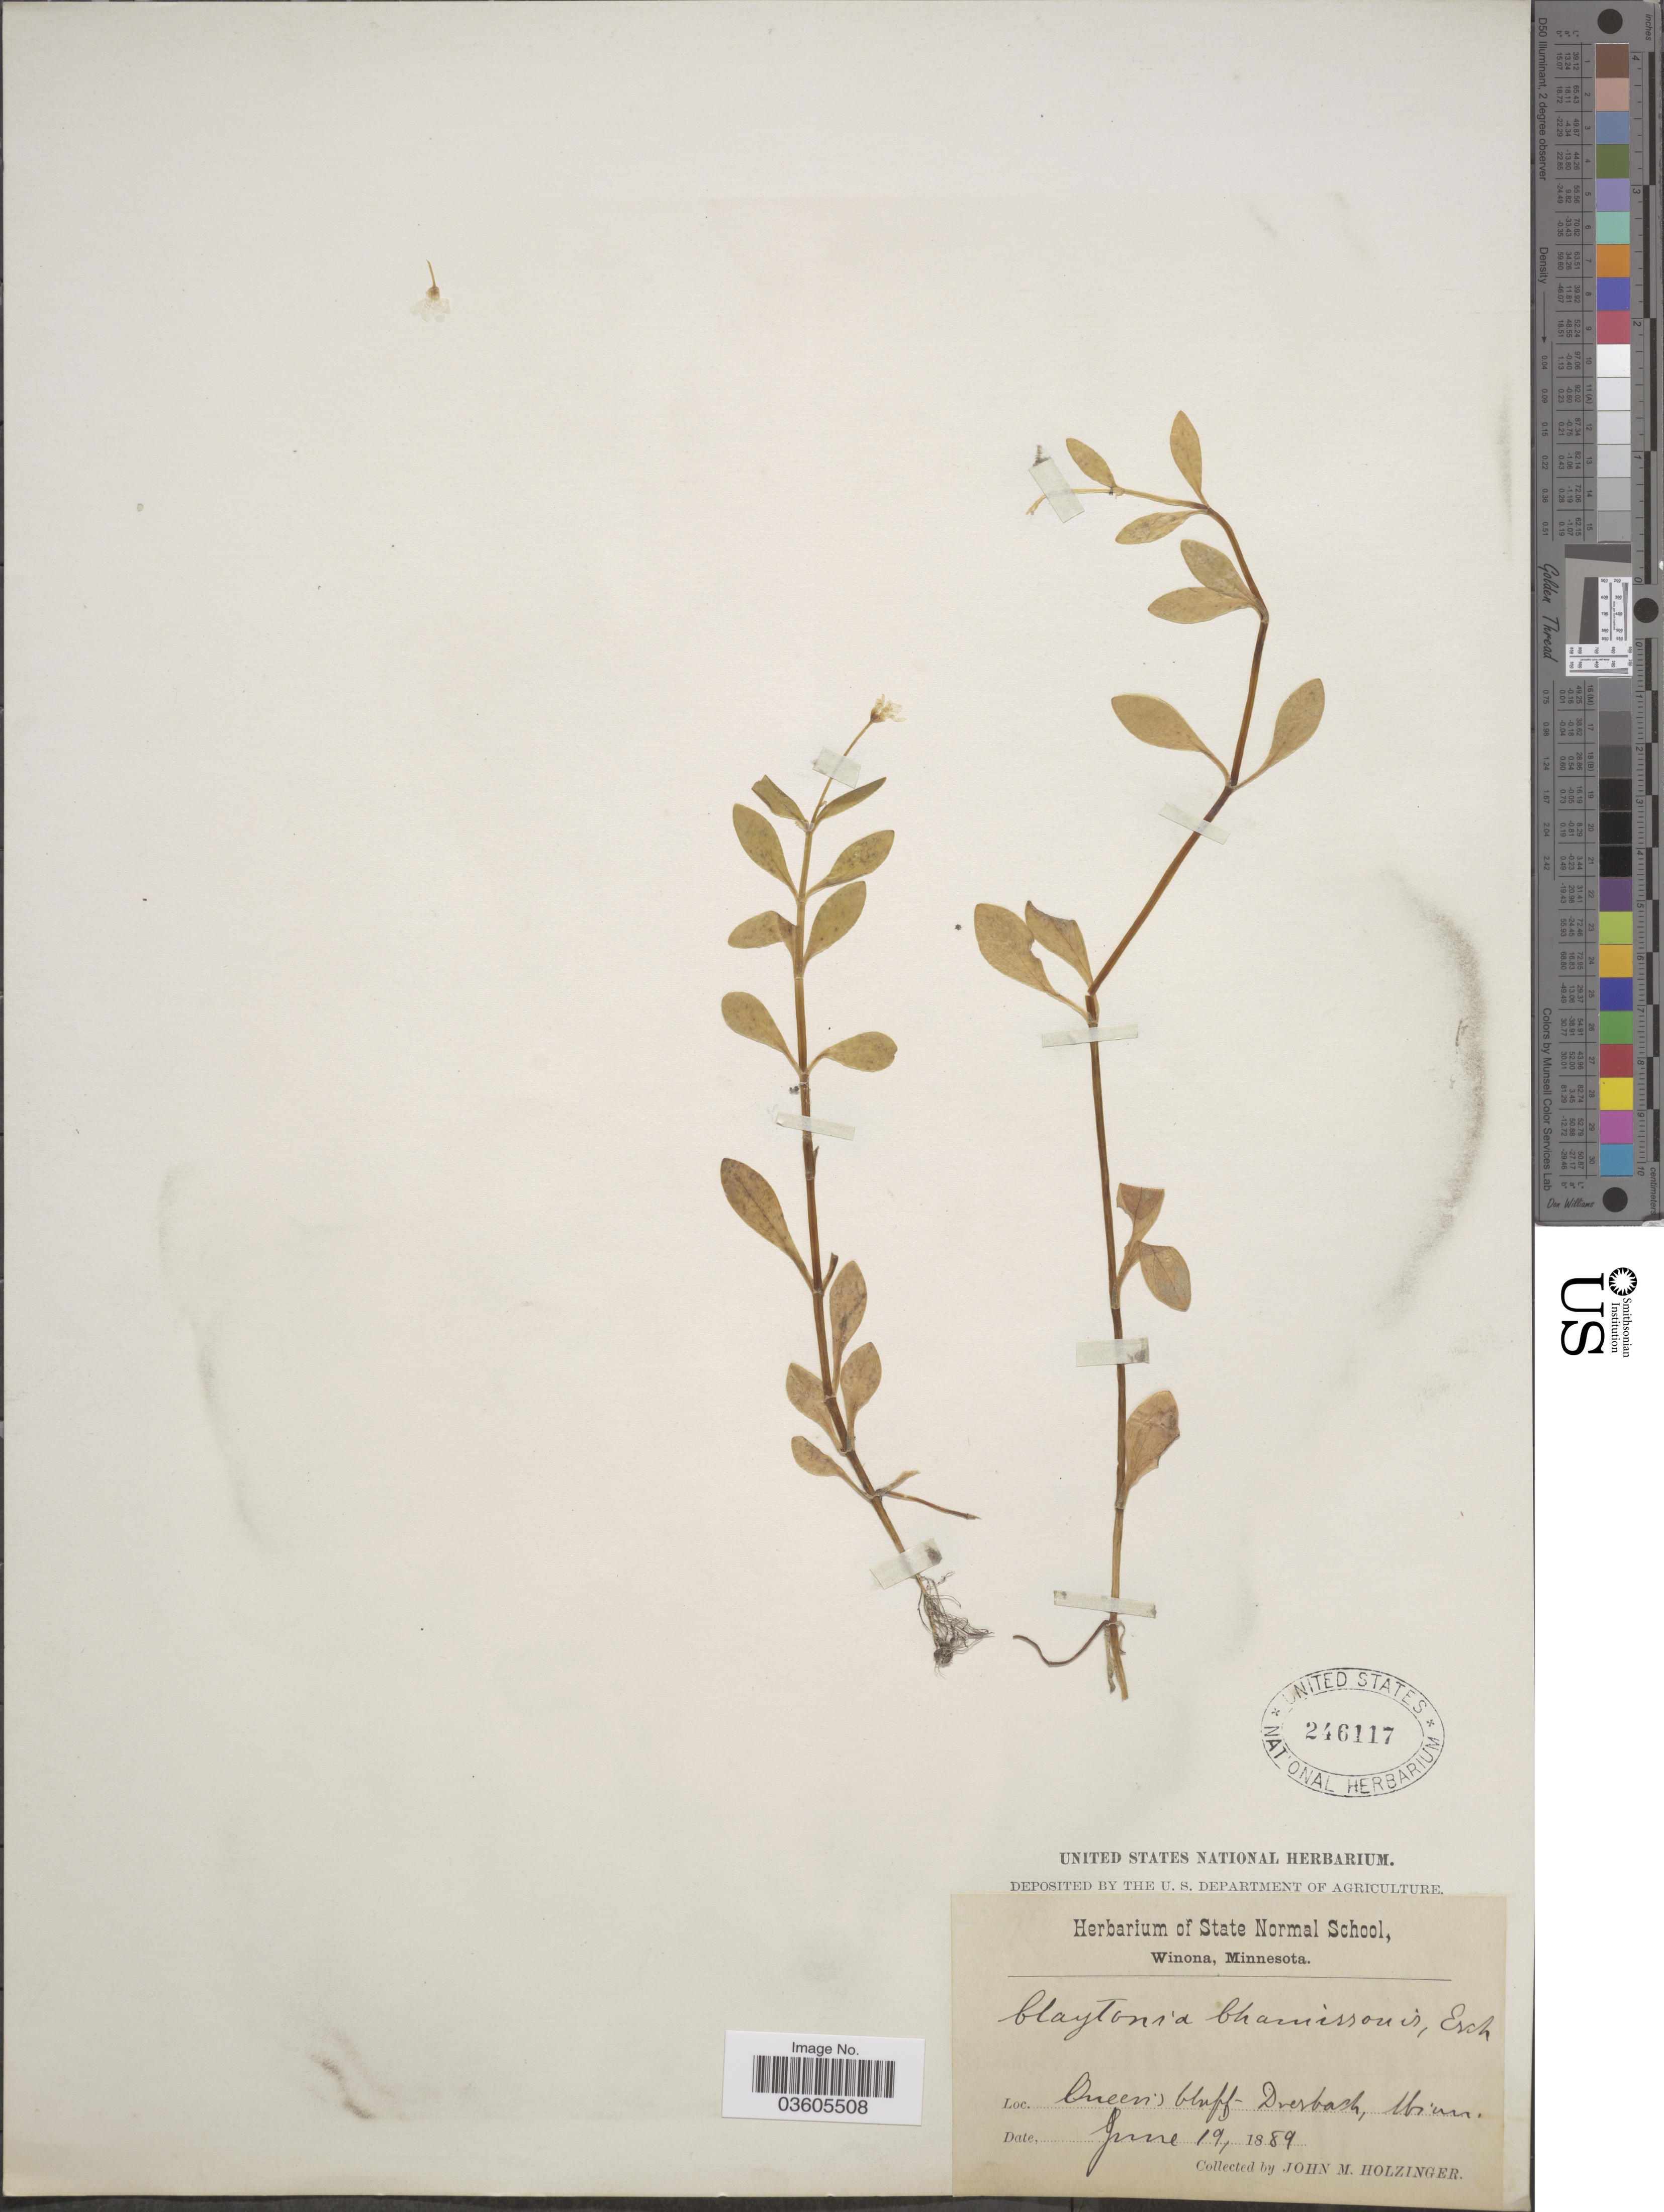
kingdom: Plantae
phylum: Tracheophyta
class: Magnoliopsida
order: Caryophyllales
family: Montiaceae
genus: Montia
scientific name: Montia chamissoi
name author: (Ledeb. ex Spreng.) Greene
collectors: J. M. Holzinger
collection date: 1889-06-19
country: United States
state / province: Minnesota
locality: Queen's bluff Dresbach.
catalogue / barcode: US 246117